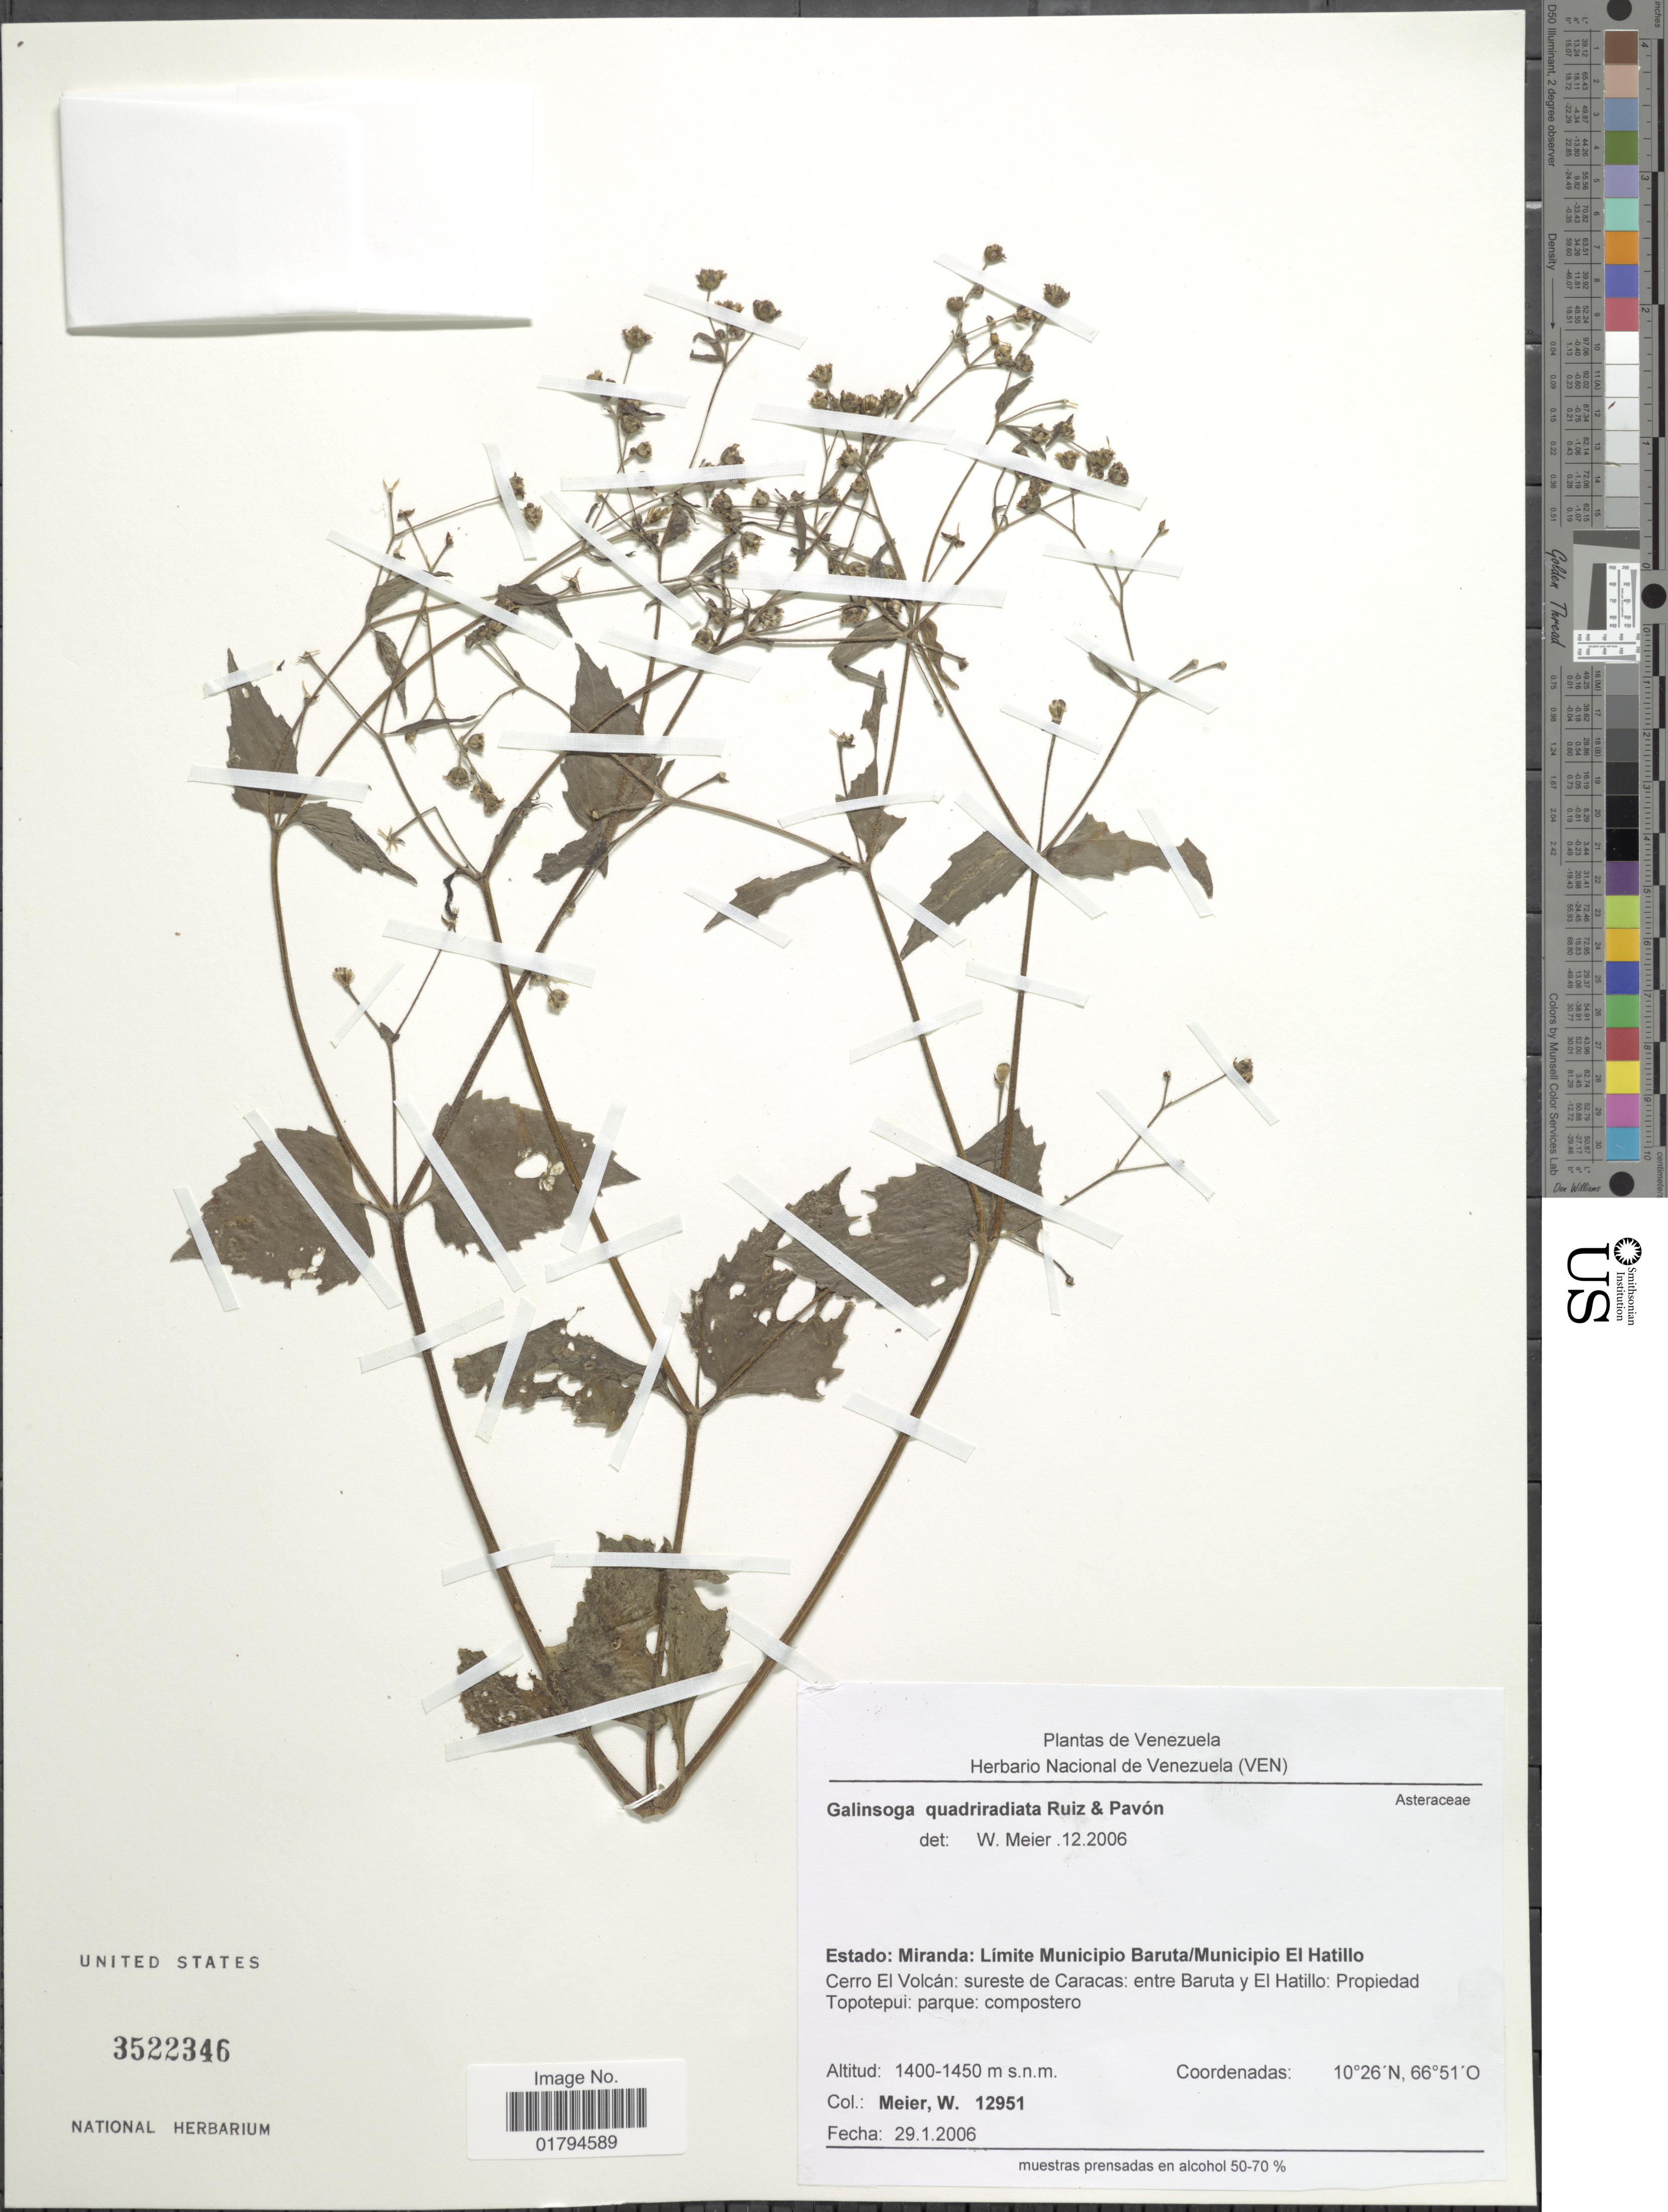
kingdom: Plantae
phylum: Tracheophyta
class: Magnoliopsida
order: Asterales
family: Asteraceae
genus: Galinsoga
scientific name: Galinsoga quadriradiata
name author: Ruiz & Pav.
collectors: W. Meier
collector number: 12951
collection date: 2006-01-29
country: Venezuela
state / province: Miranda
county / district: Baruta / El Hatillo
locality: Cerro El Volcan: sureste de carcas: entre Baruta y El haltillo: propiedad Topotepui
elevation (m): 1400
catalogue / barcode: US 3522346